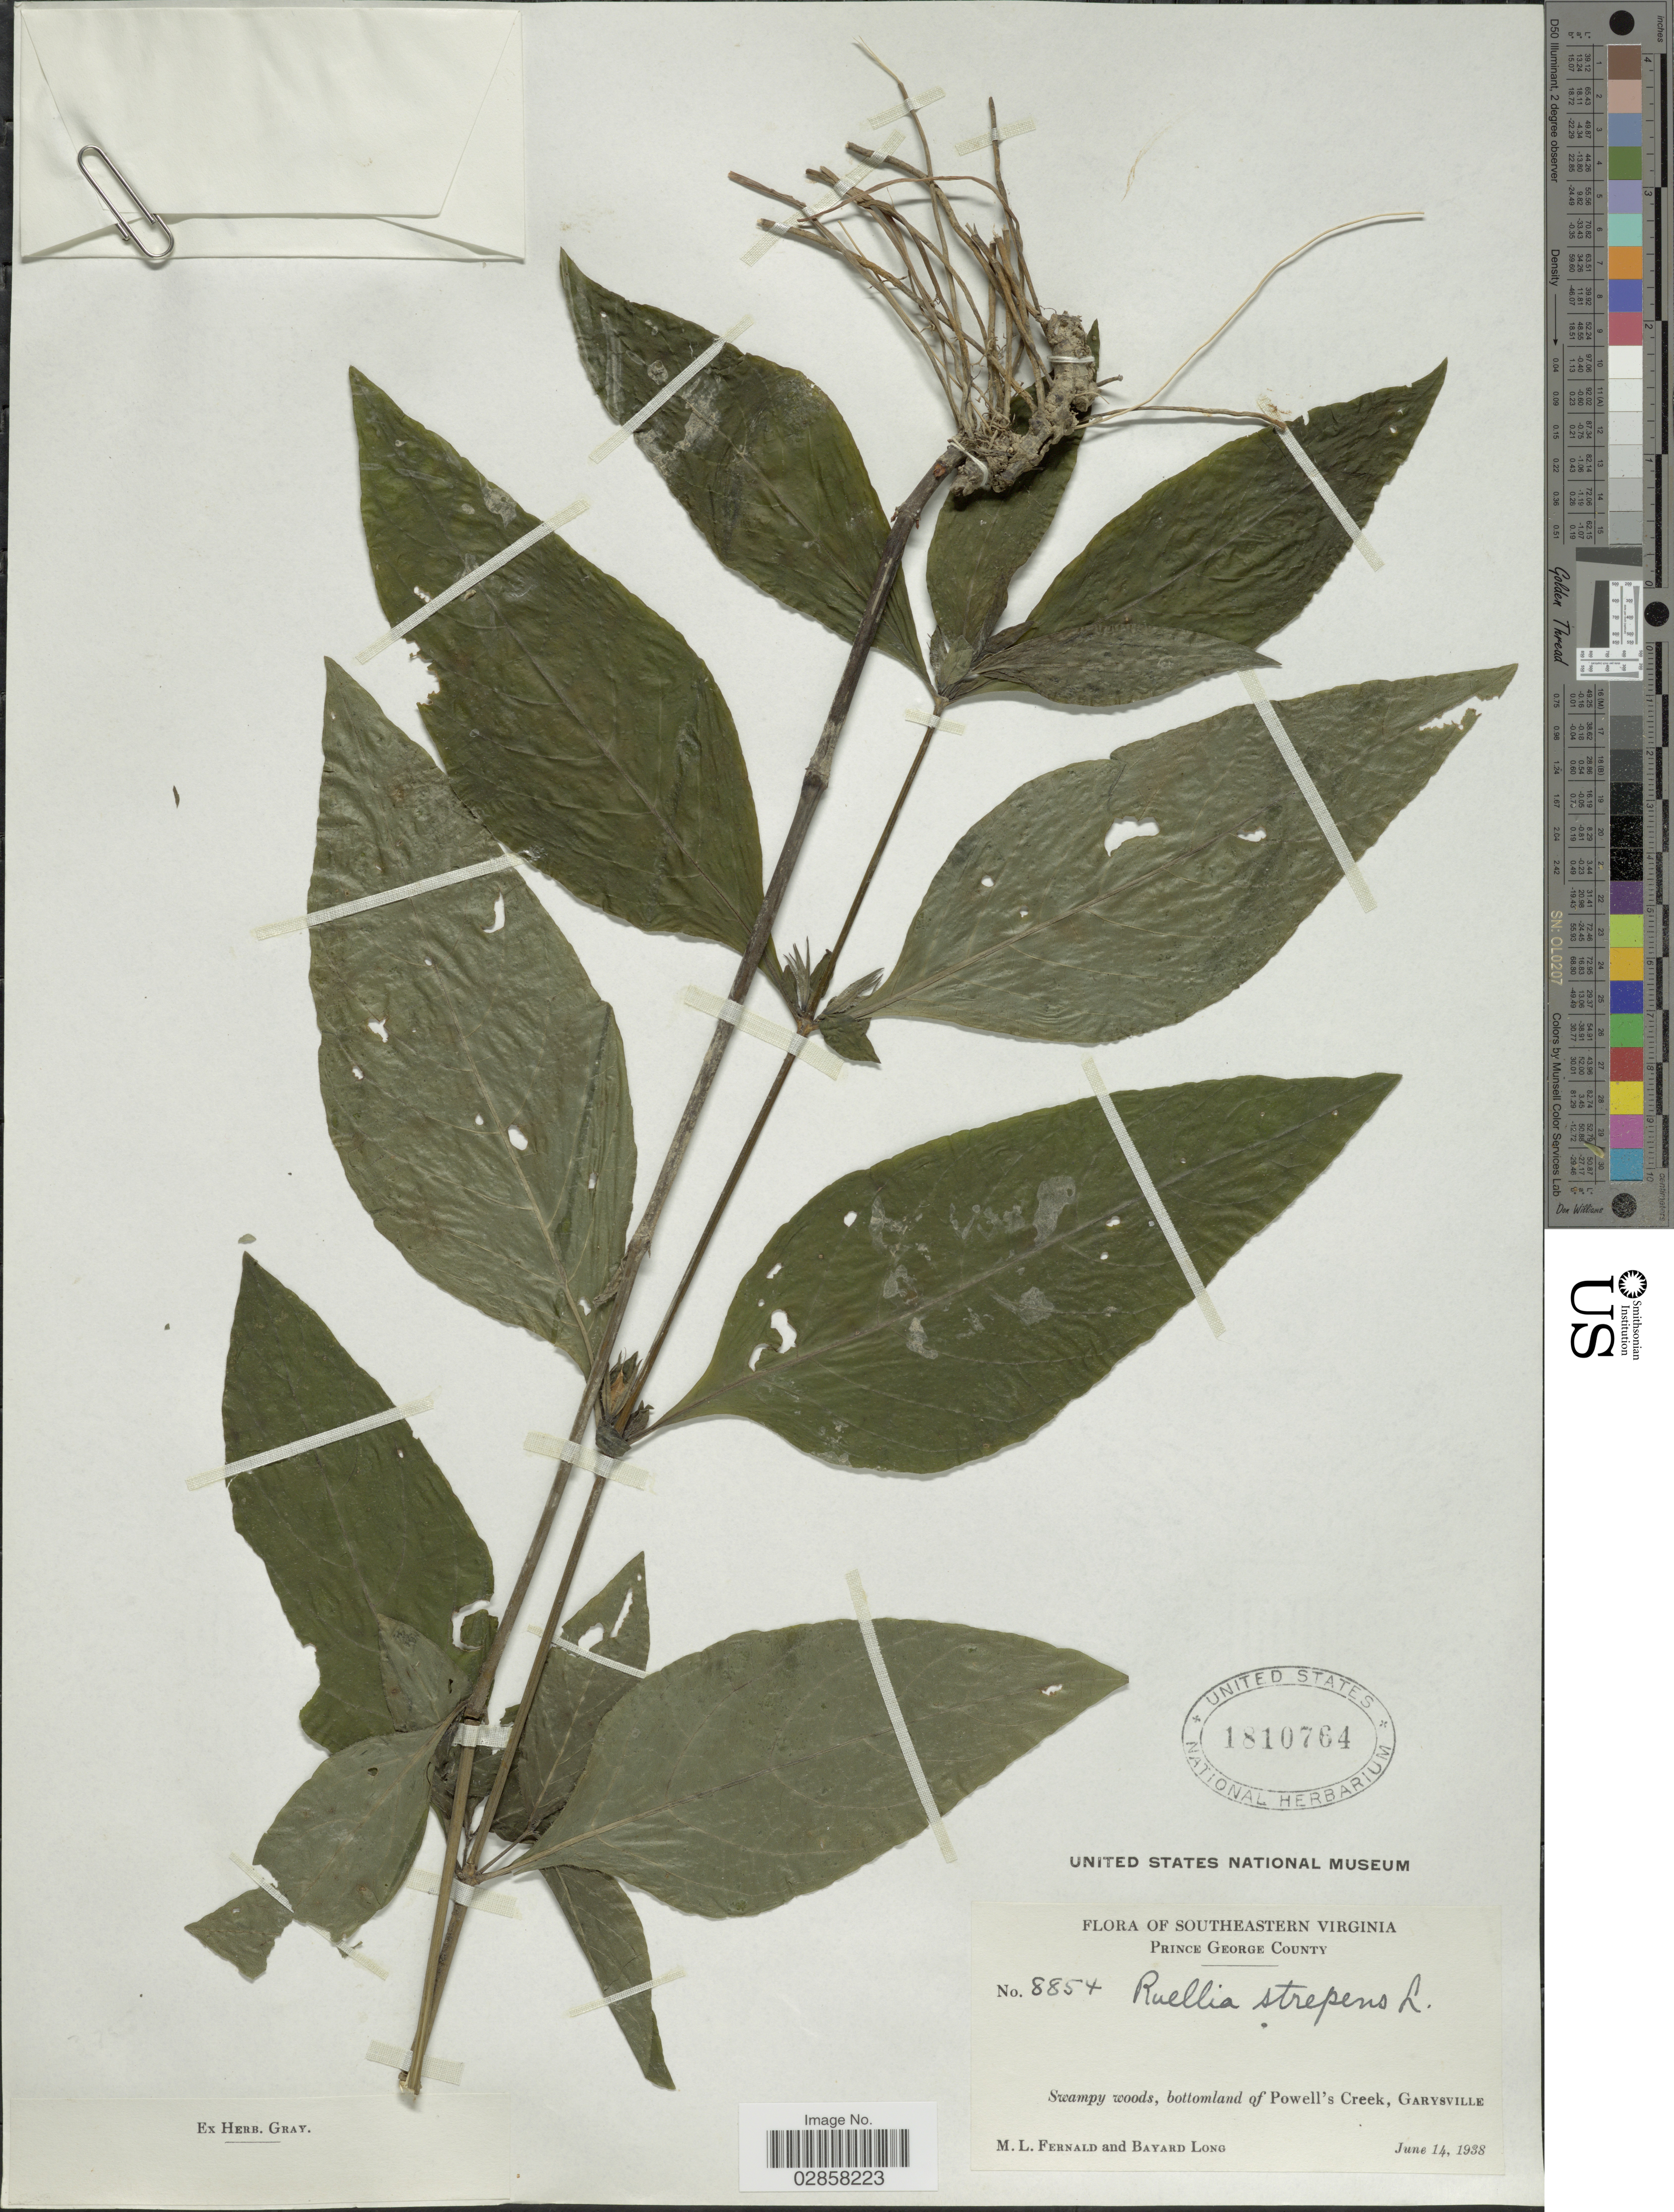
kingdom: Plantae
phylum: Tracheophyta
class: Magnoliopsida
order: Lamiales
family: Acanthaceae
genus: Ruellia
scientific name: Ruellia strepens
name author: L.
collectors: M. L. Fernald & B. Long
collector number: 8854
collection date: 1938-06-14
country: United States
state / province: Virginia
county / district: Prince George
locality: Southeastern Virginia. Prince George County. Bottomland of Powell's Creek, Garysville.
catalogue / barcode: US 1810764